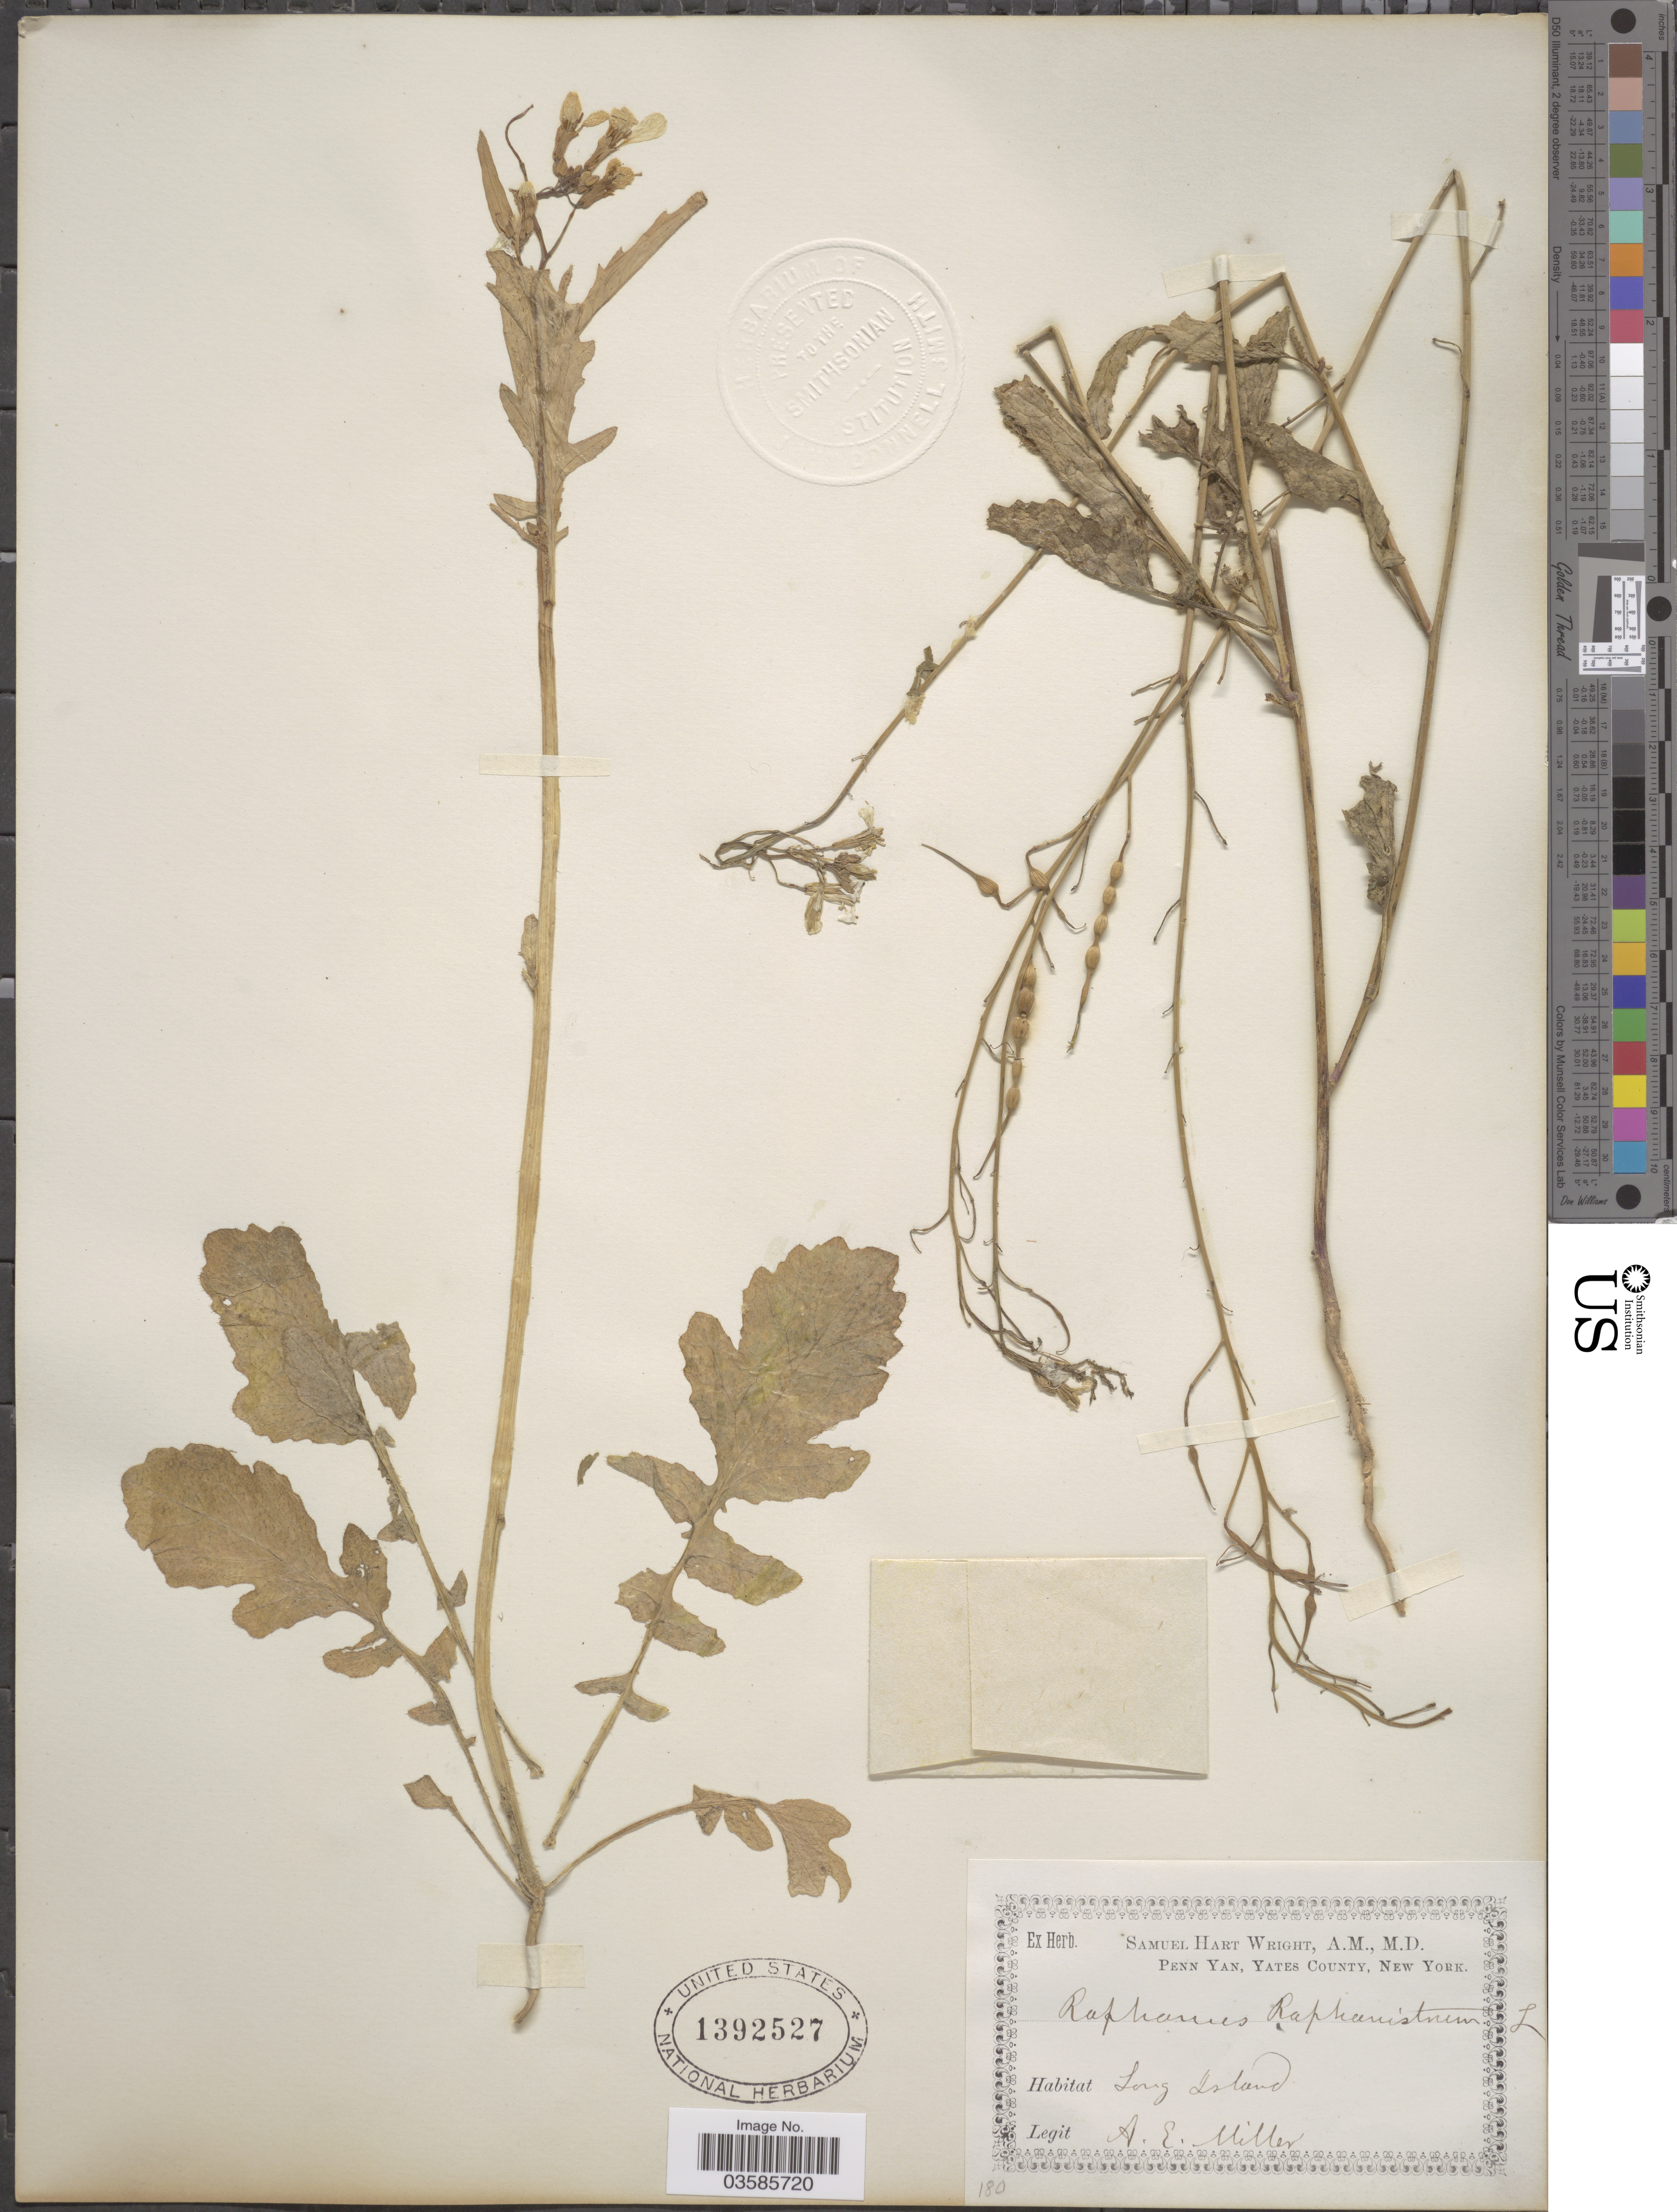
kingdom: Plantae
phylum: Tracheophyta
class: Magnoliopsida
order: Brassicales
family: Brassicaceae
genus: Raphanus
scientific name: Raphanus raphanistrum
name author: L.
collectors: A. E. Miller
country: United States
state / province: New York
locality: Long Island.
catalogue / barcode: US 1392527